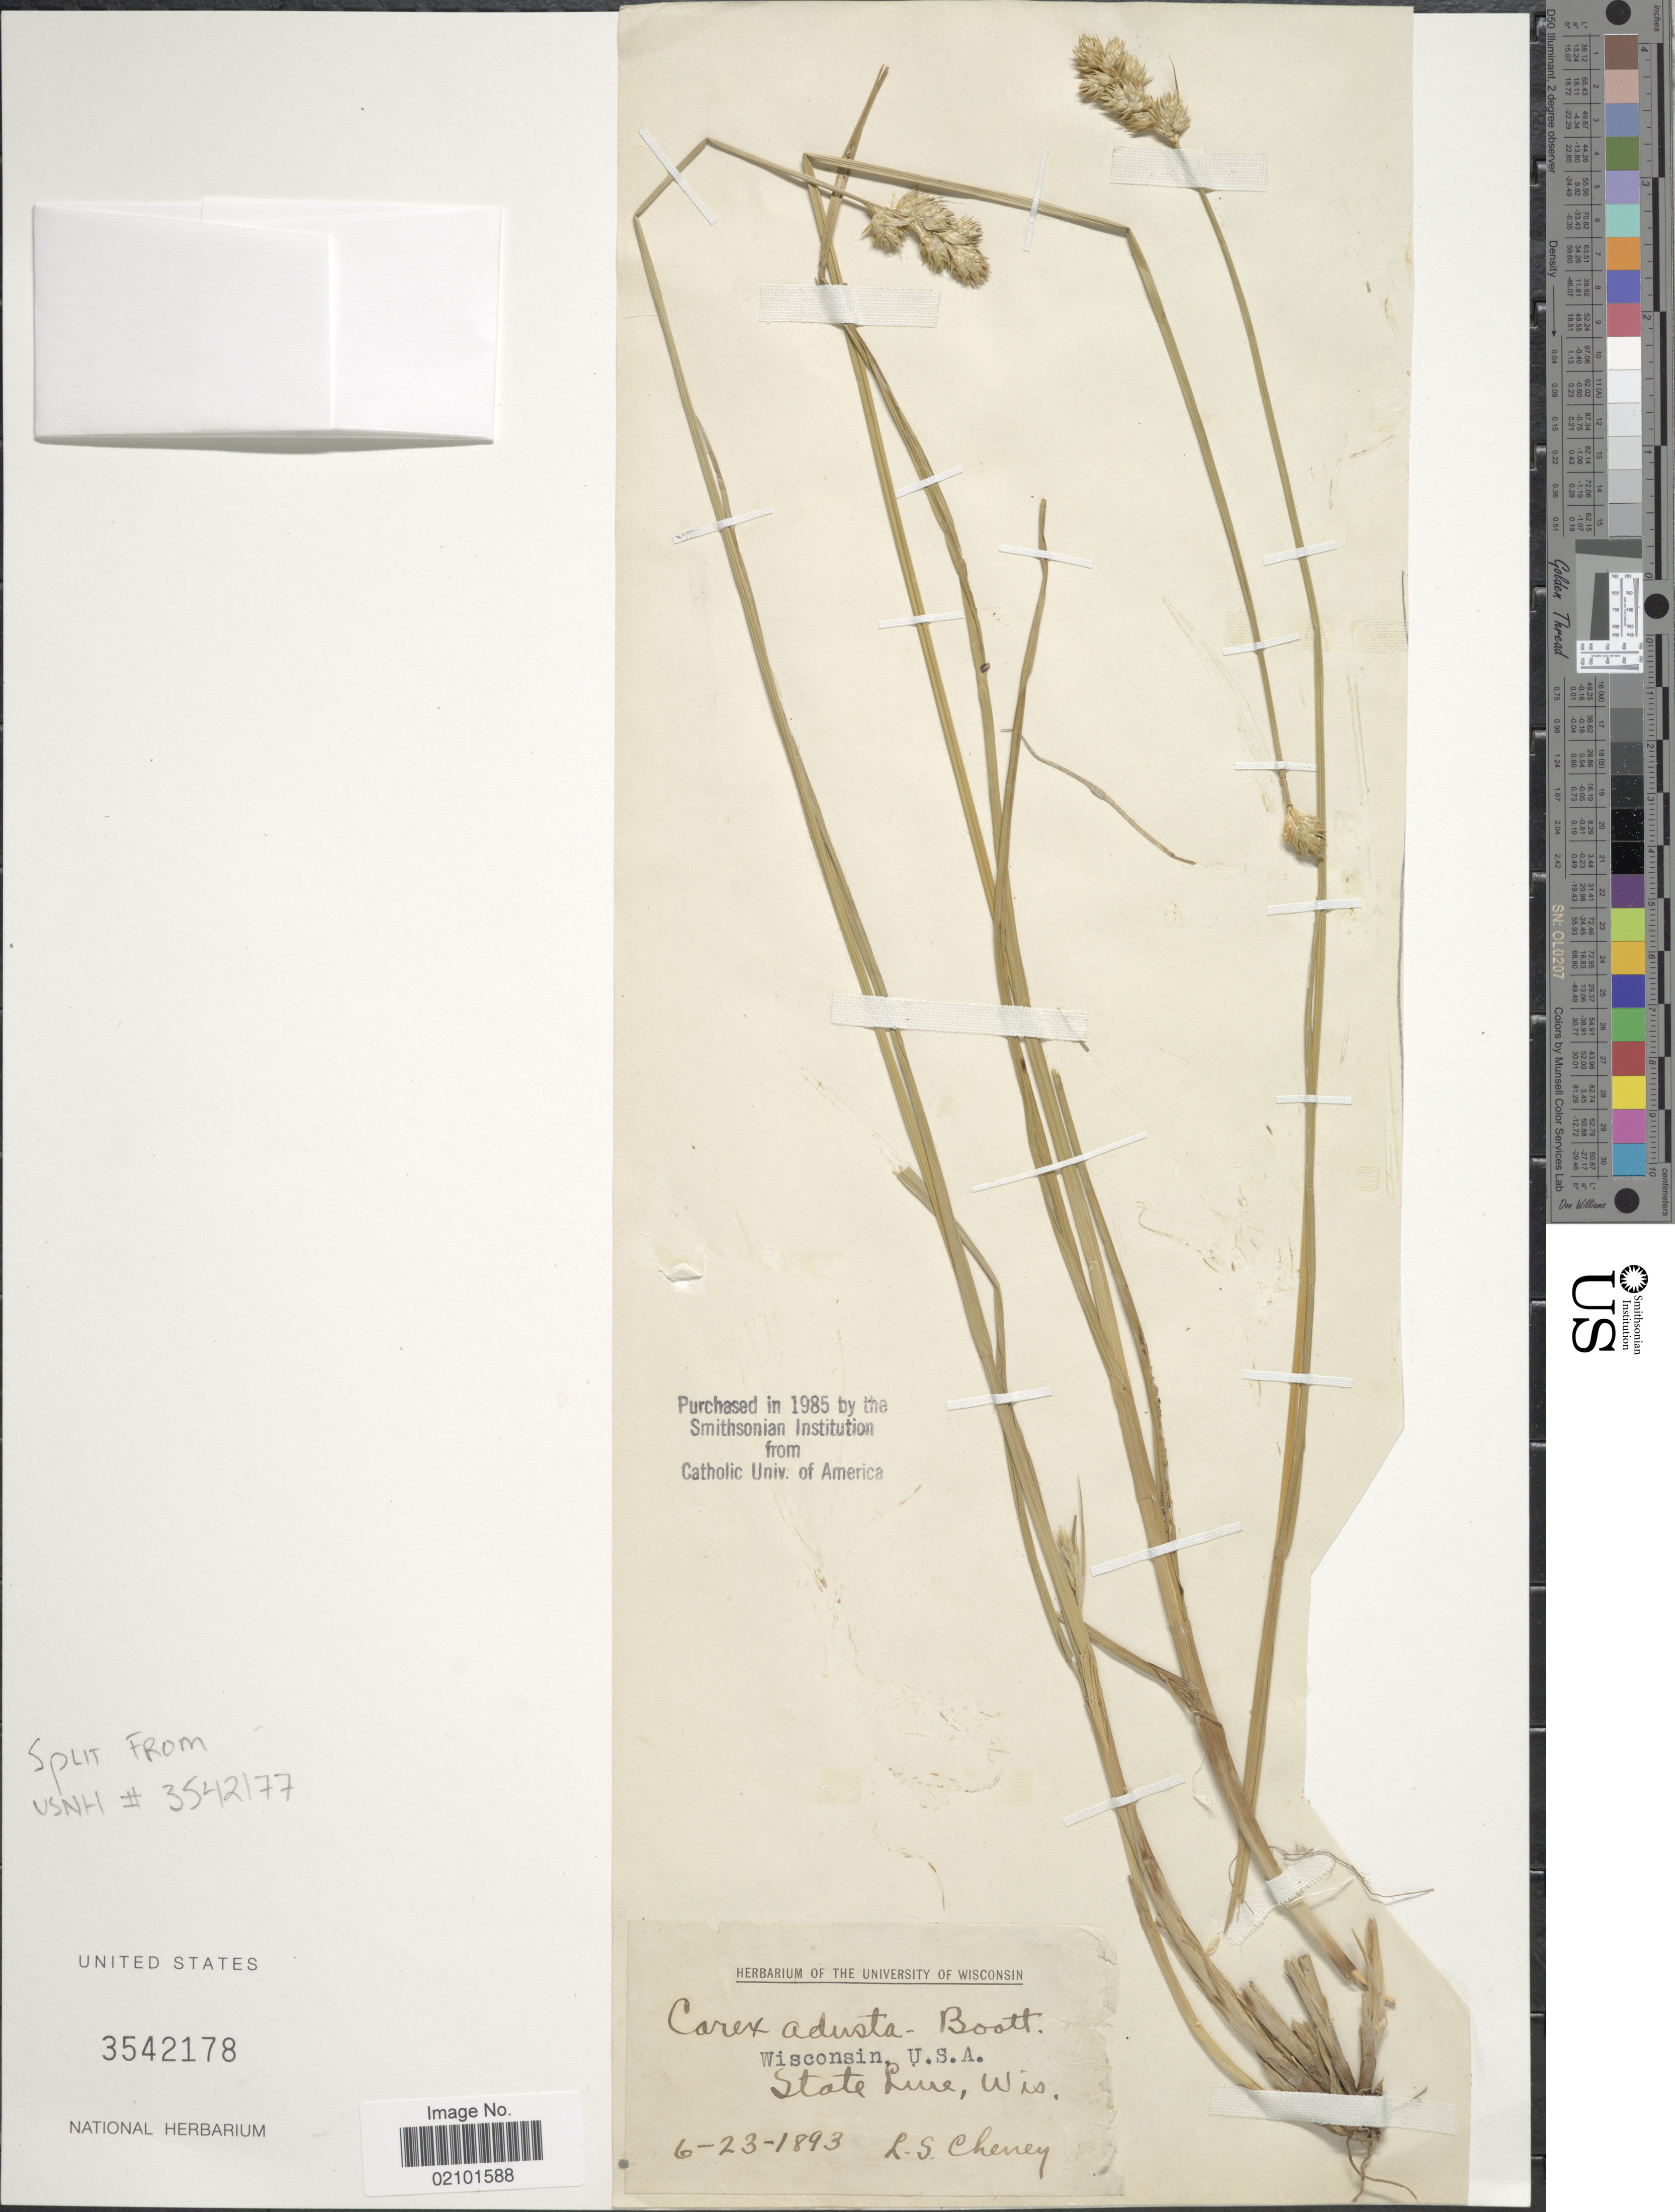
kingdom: Plantae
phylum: Tracheophyta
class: Liliopsida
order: Poales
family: Cyperaceae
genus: Carex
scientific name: Carex adusta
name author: Boott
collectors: L. Cheney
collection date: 1893-06-23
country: United States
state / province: Wisconsin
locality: State Line, Wisc.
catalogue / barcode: US 3542178